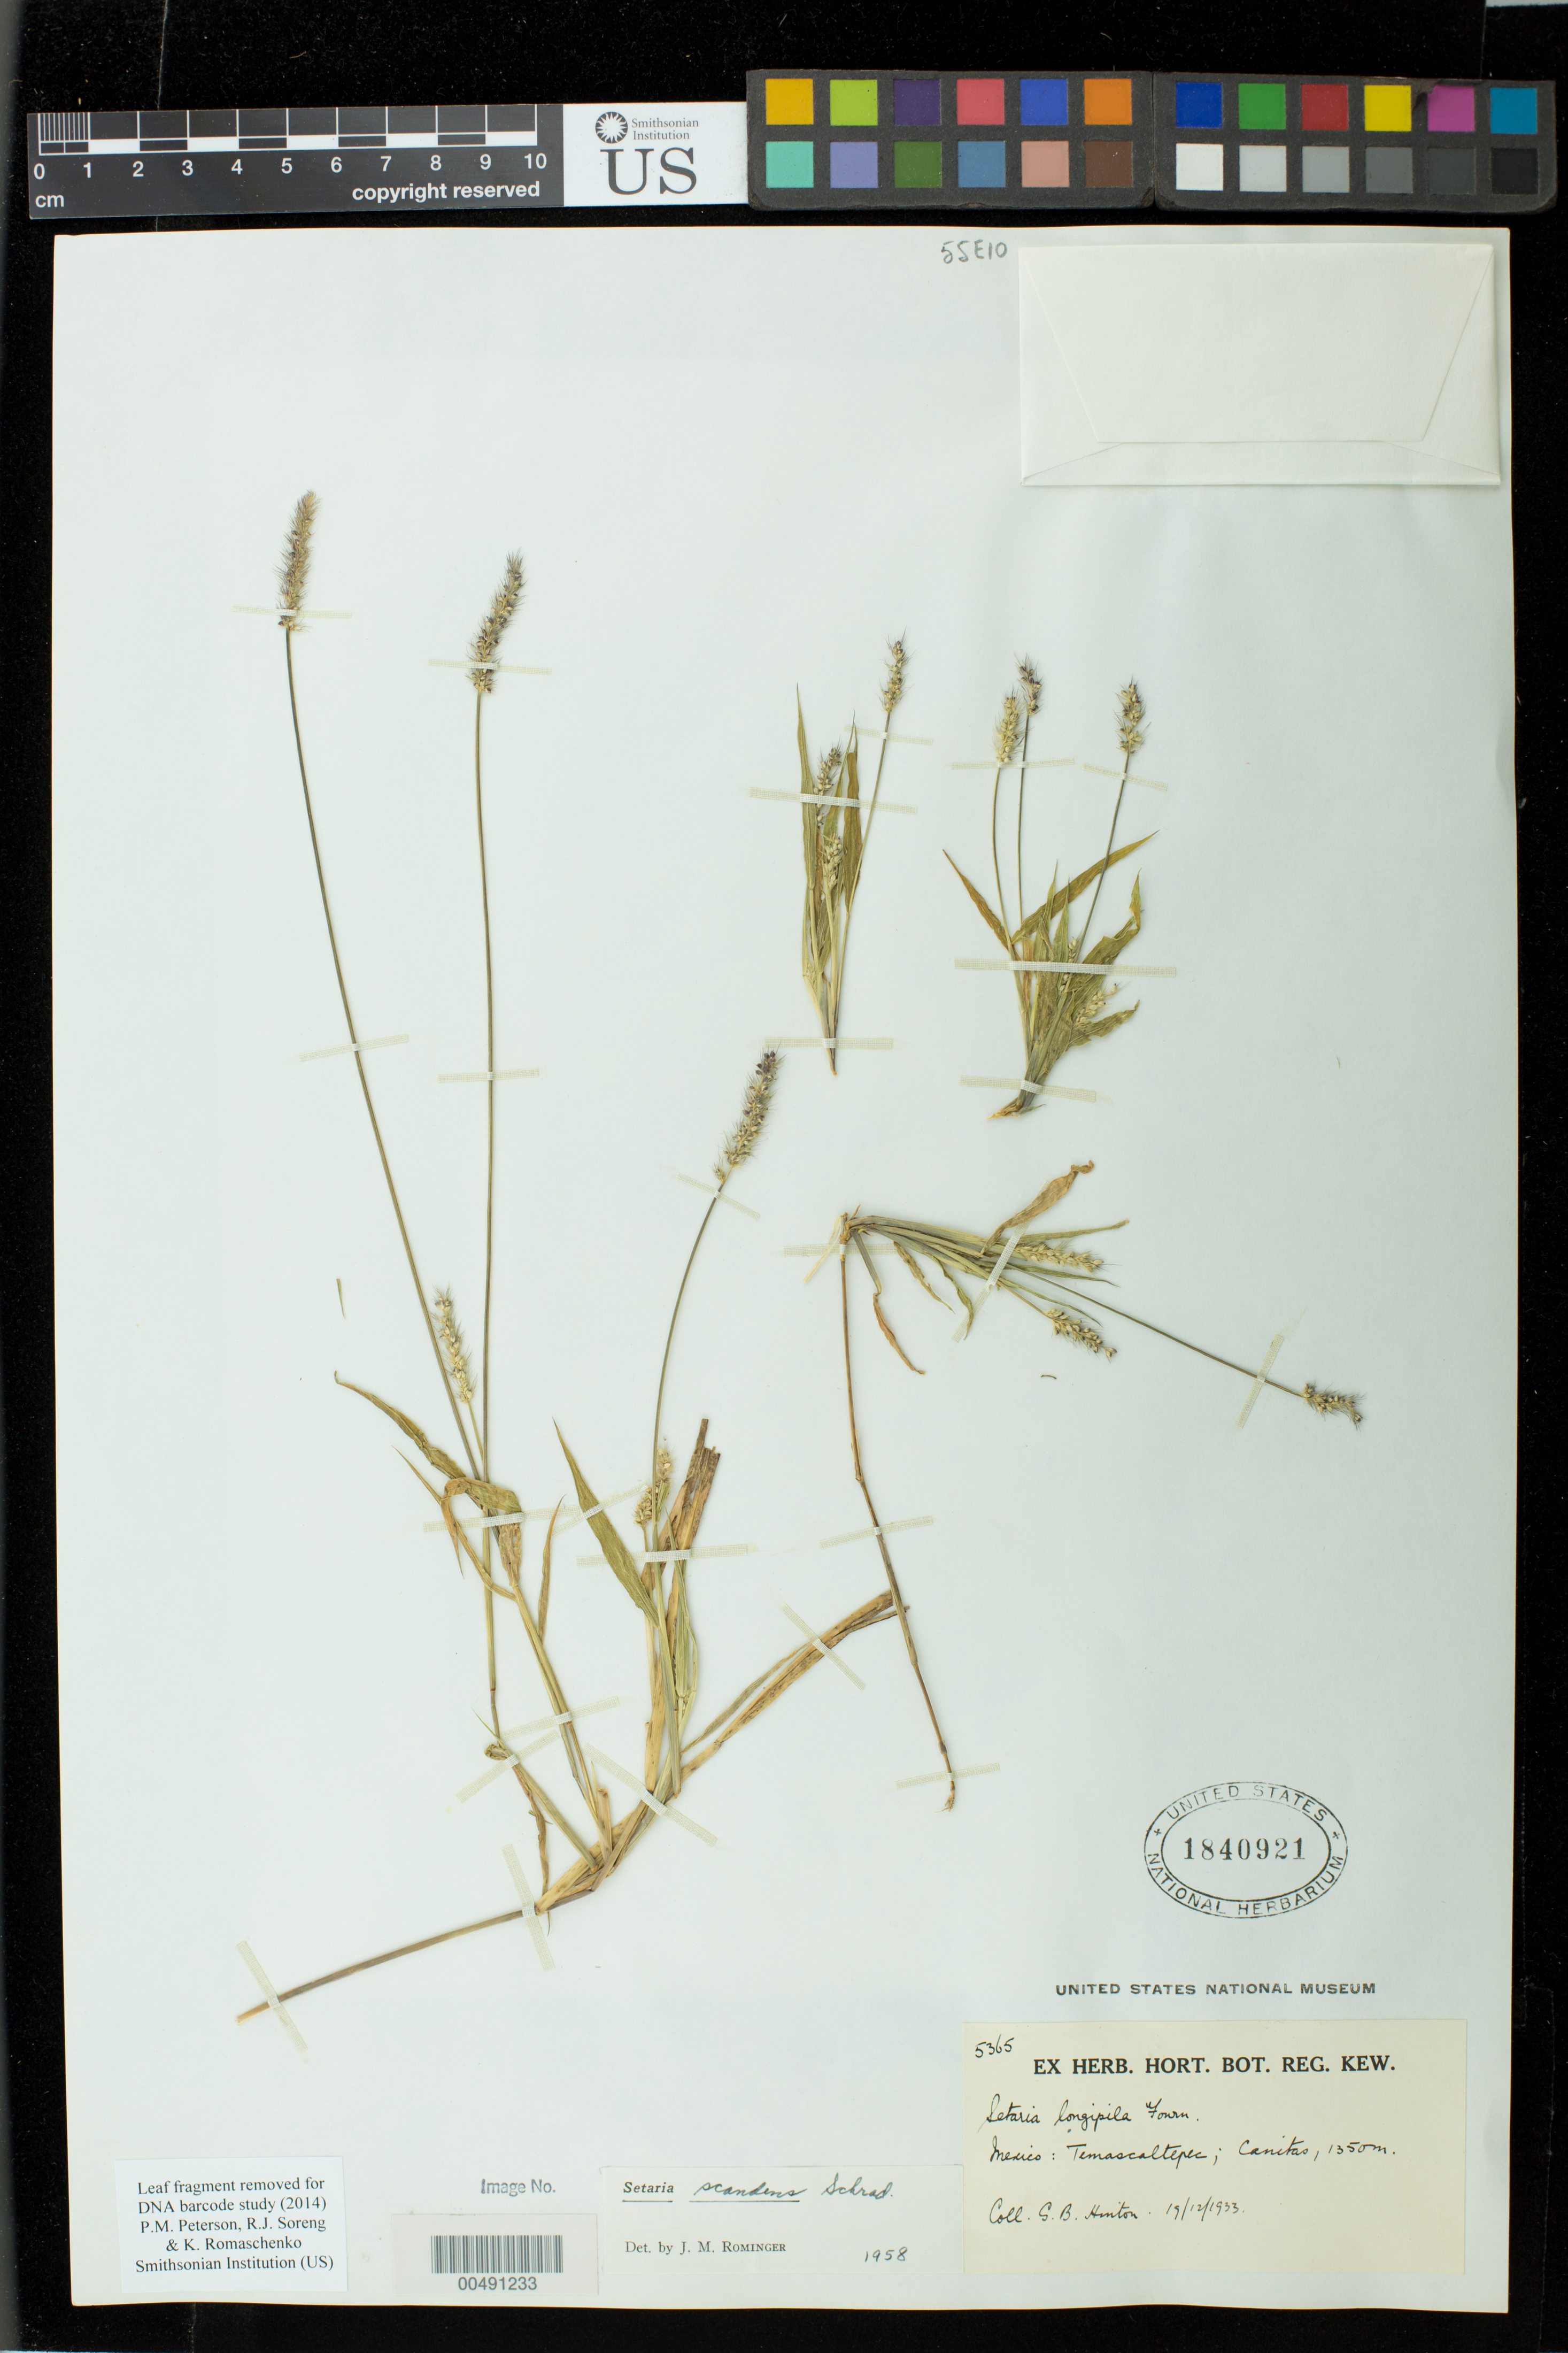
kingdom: Plantae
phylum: Tracheophyta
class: Liliopsida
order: Poales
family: Poaceae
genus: Setaria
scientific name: Setaria scandens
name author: Schrad. ex Schult.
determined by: Rominger, J. M.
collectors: G. B. Hinton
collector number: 5365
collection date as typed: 19 Dec 1933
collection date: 1933-12-19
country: Mexico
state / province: México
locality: Temascaltepec, Canitas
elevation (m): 1350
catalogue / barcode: US 1840921